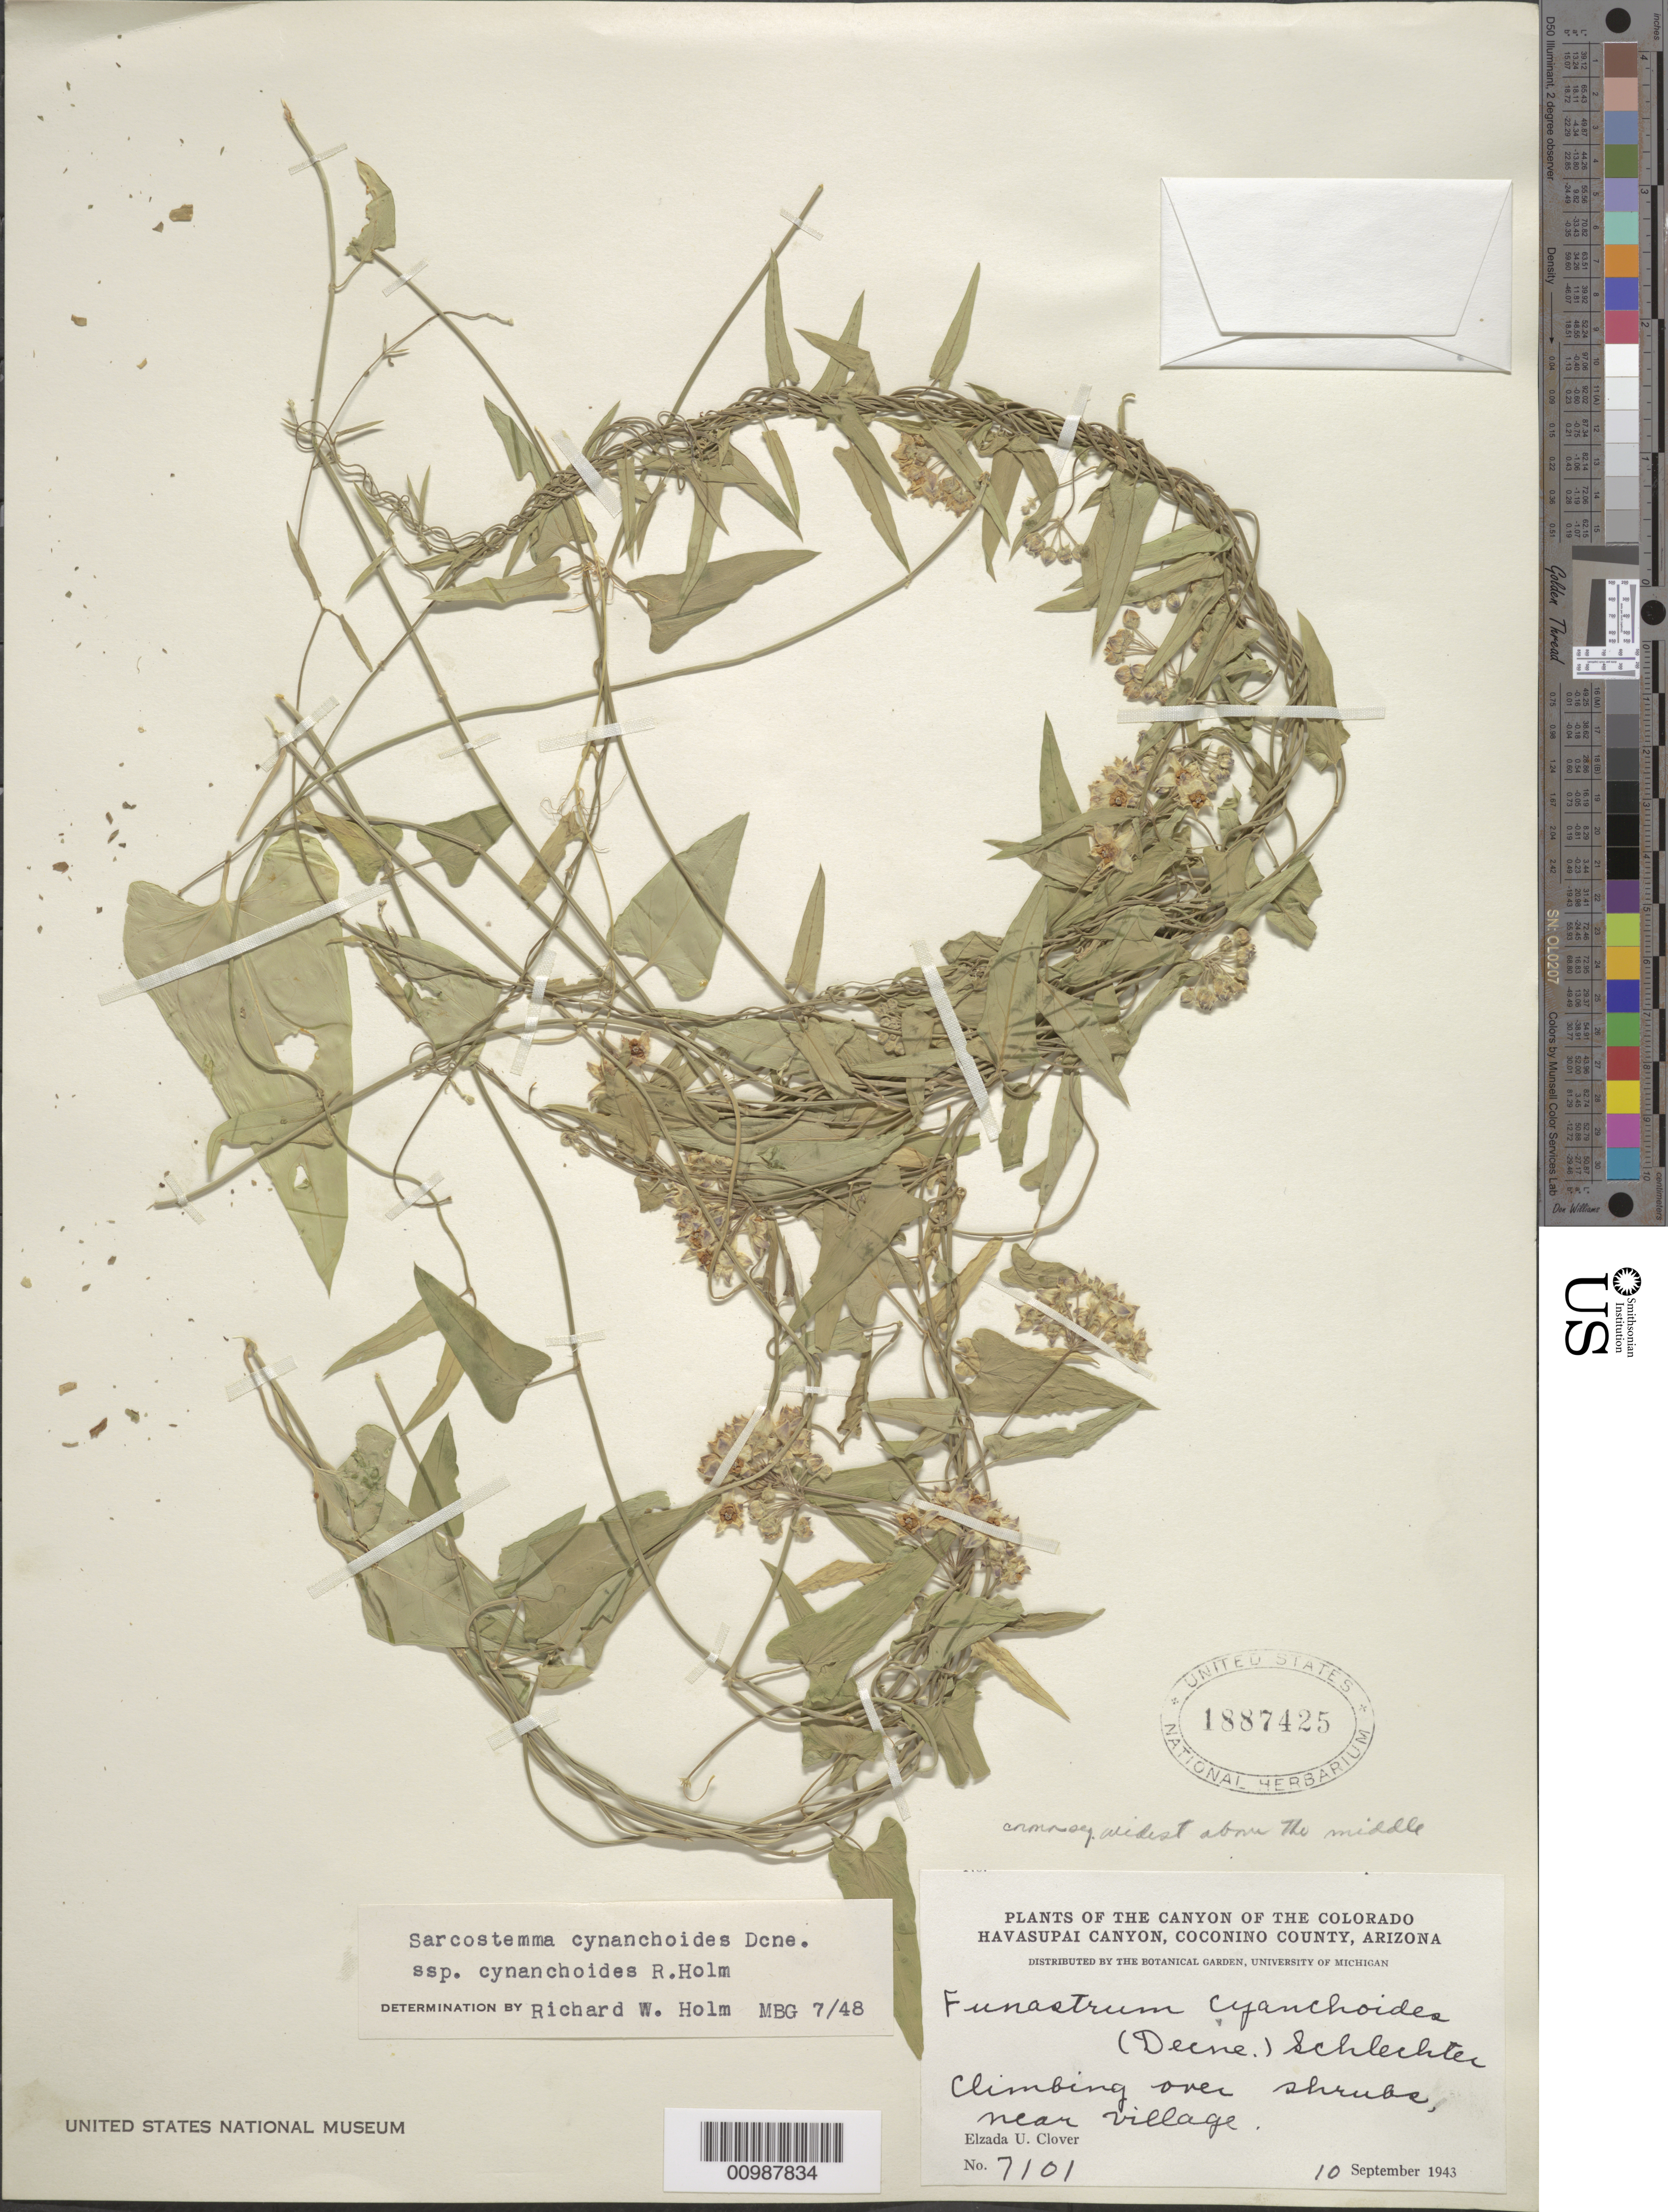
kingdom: Plantae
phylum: Tracheophyta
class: Magnoliopsida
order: Gentianales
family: Apocynaceae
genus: Sarcostemma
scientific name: Sarcostemma cynanchoides subsp. hartwegii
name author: (Vail) R.W. Holm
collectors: E. U. Clover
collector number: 7101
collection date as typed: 10 Sep 1943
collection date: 1943-09-10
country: United States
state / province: Arizona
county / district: Coconino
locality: Canyon of the Colorado Havasupai Canyon; Climbing over shrubs near village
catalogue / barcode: US 1887425